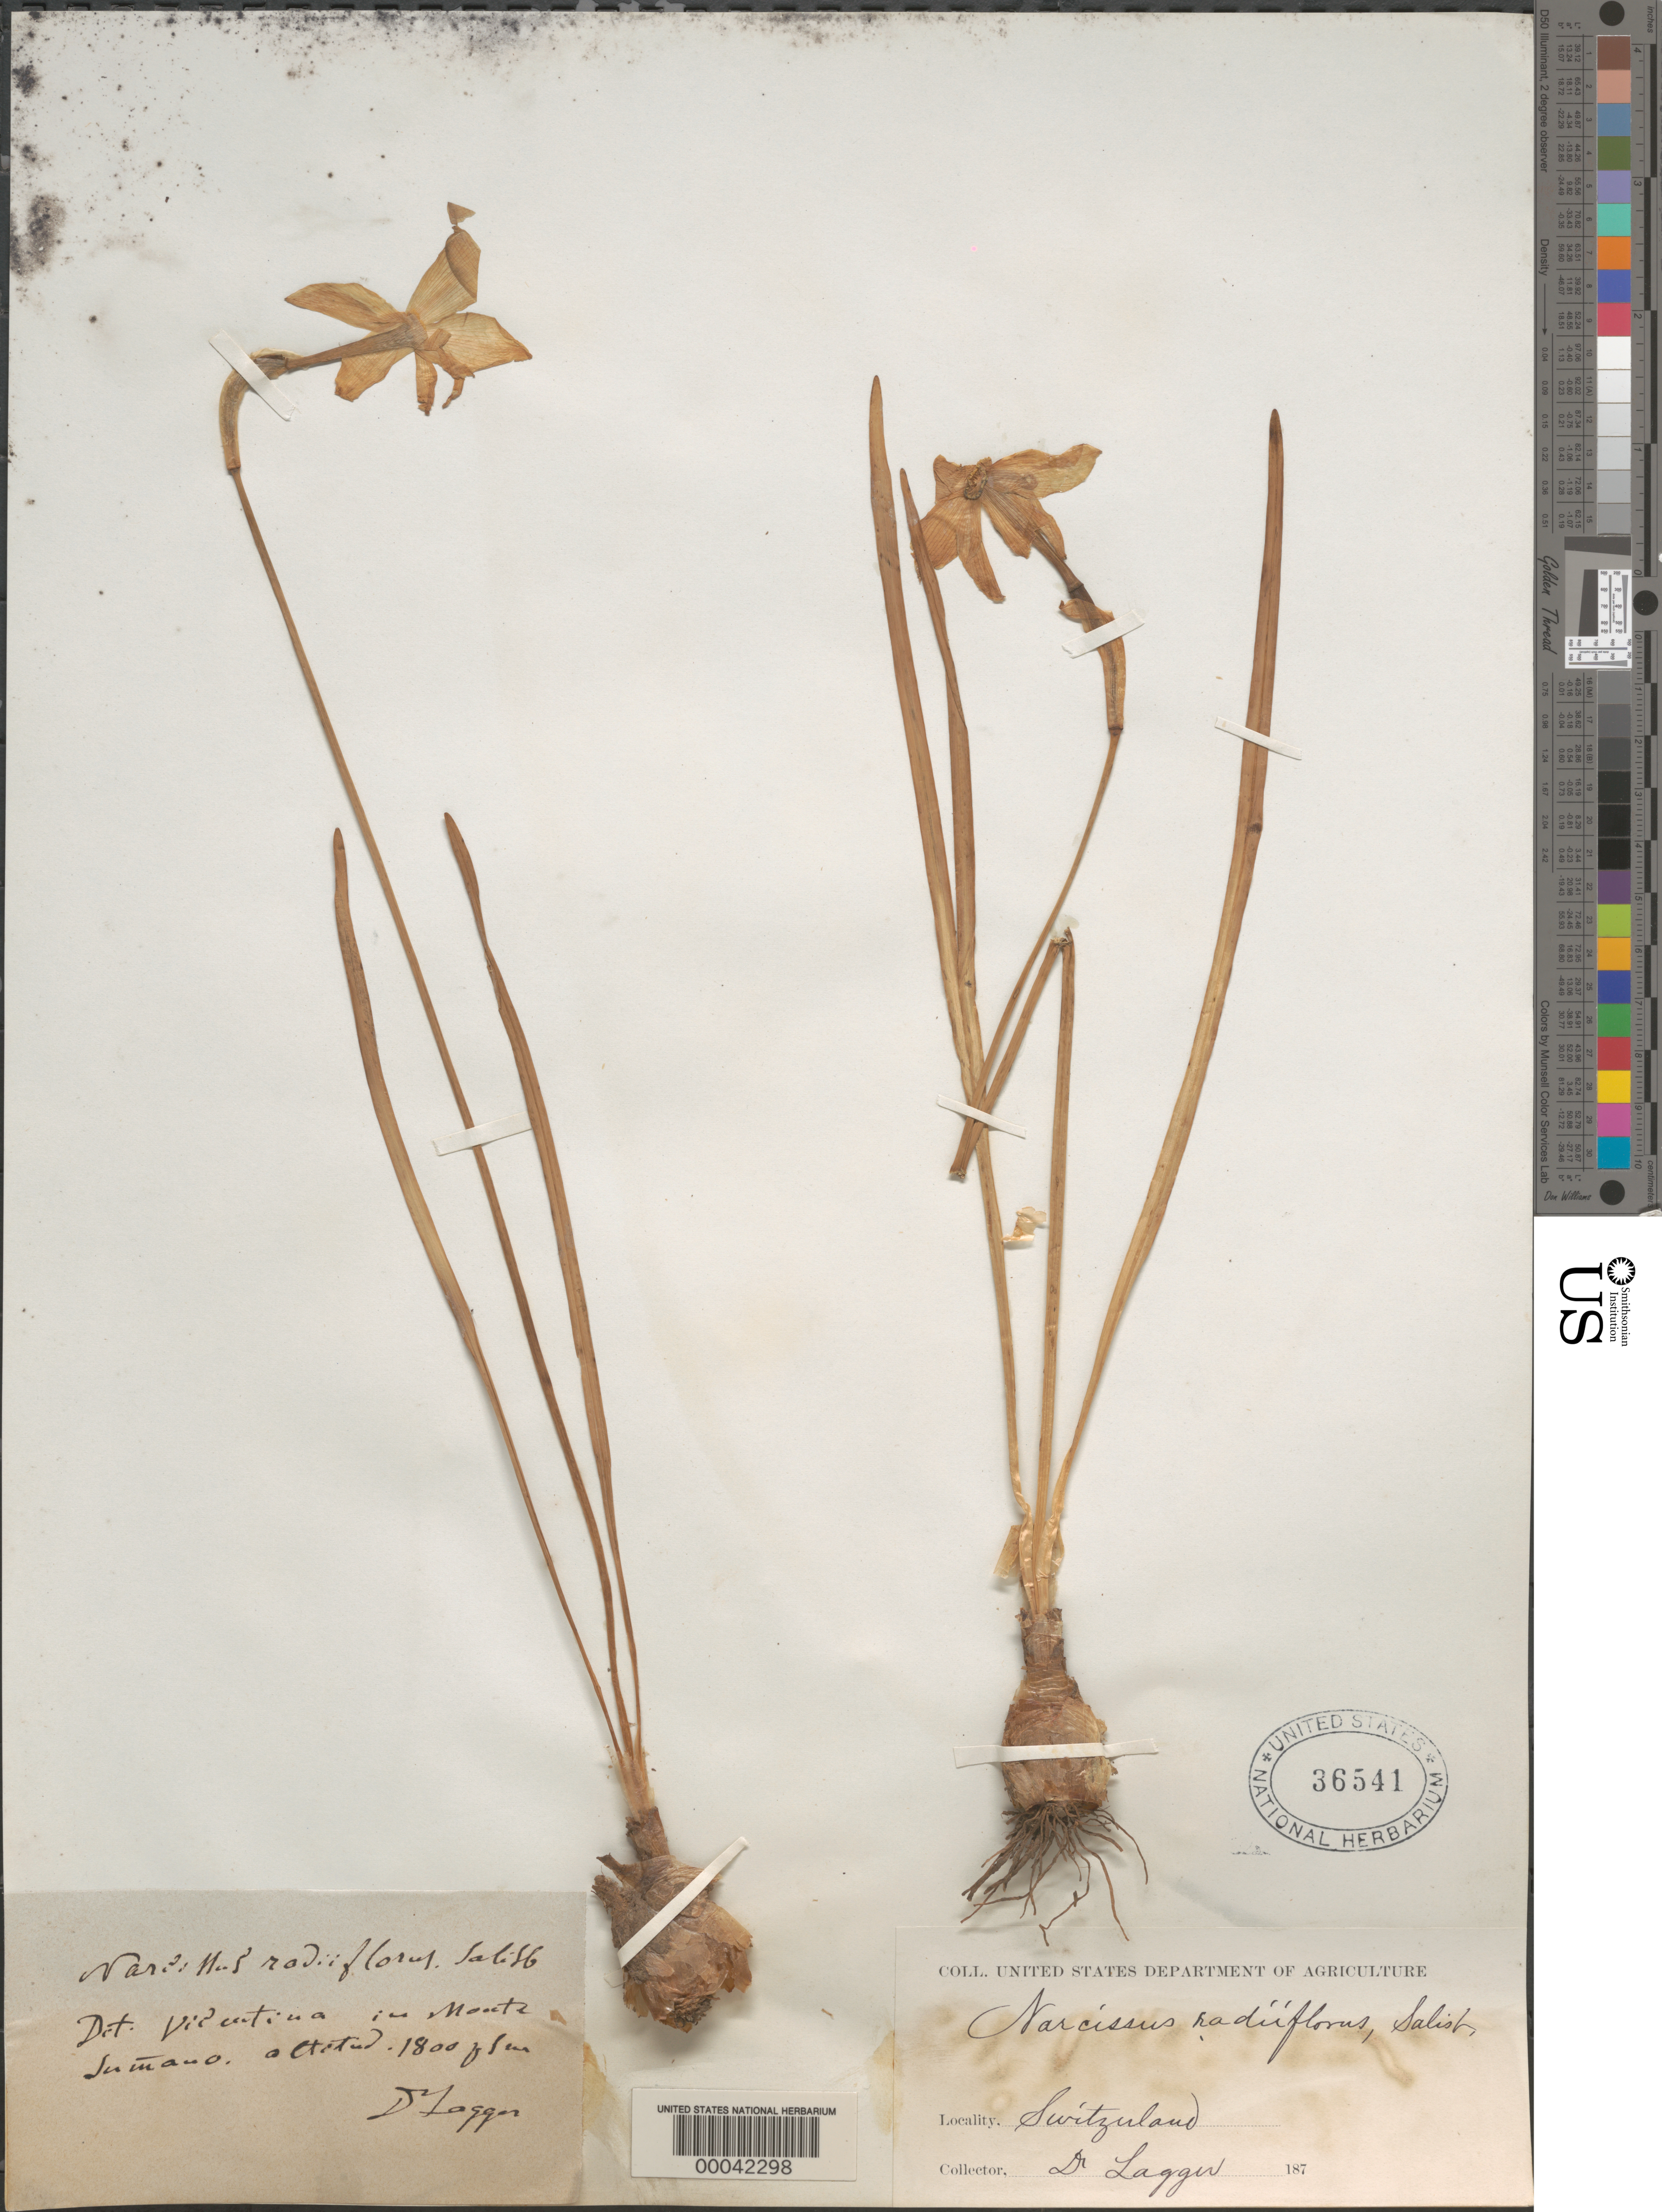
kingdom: Plantae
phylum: Tracheophyta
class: Liliopsida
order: Asparagales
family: Amaryllidaceae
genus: Narcissus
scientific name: Narcissus radiiflorus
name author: Salisb.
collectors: F. Lagger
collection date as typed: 1874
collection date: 1874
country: Switzerland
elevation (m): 549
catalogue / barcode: US 36541